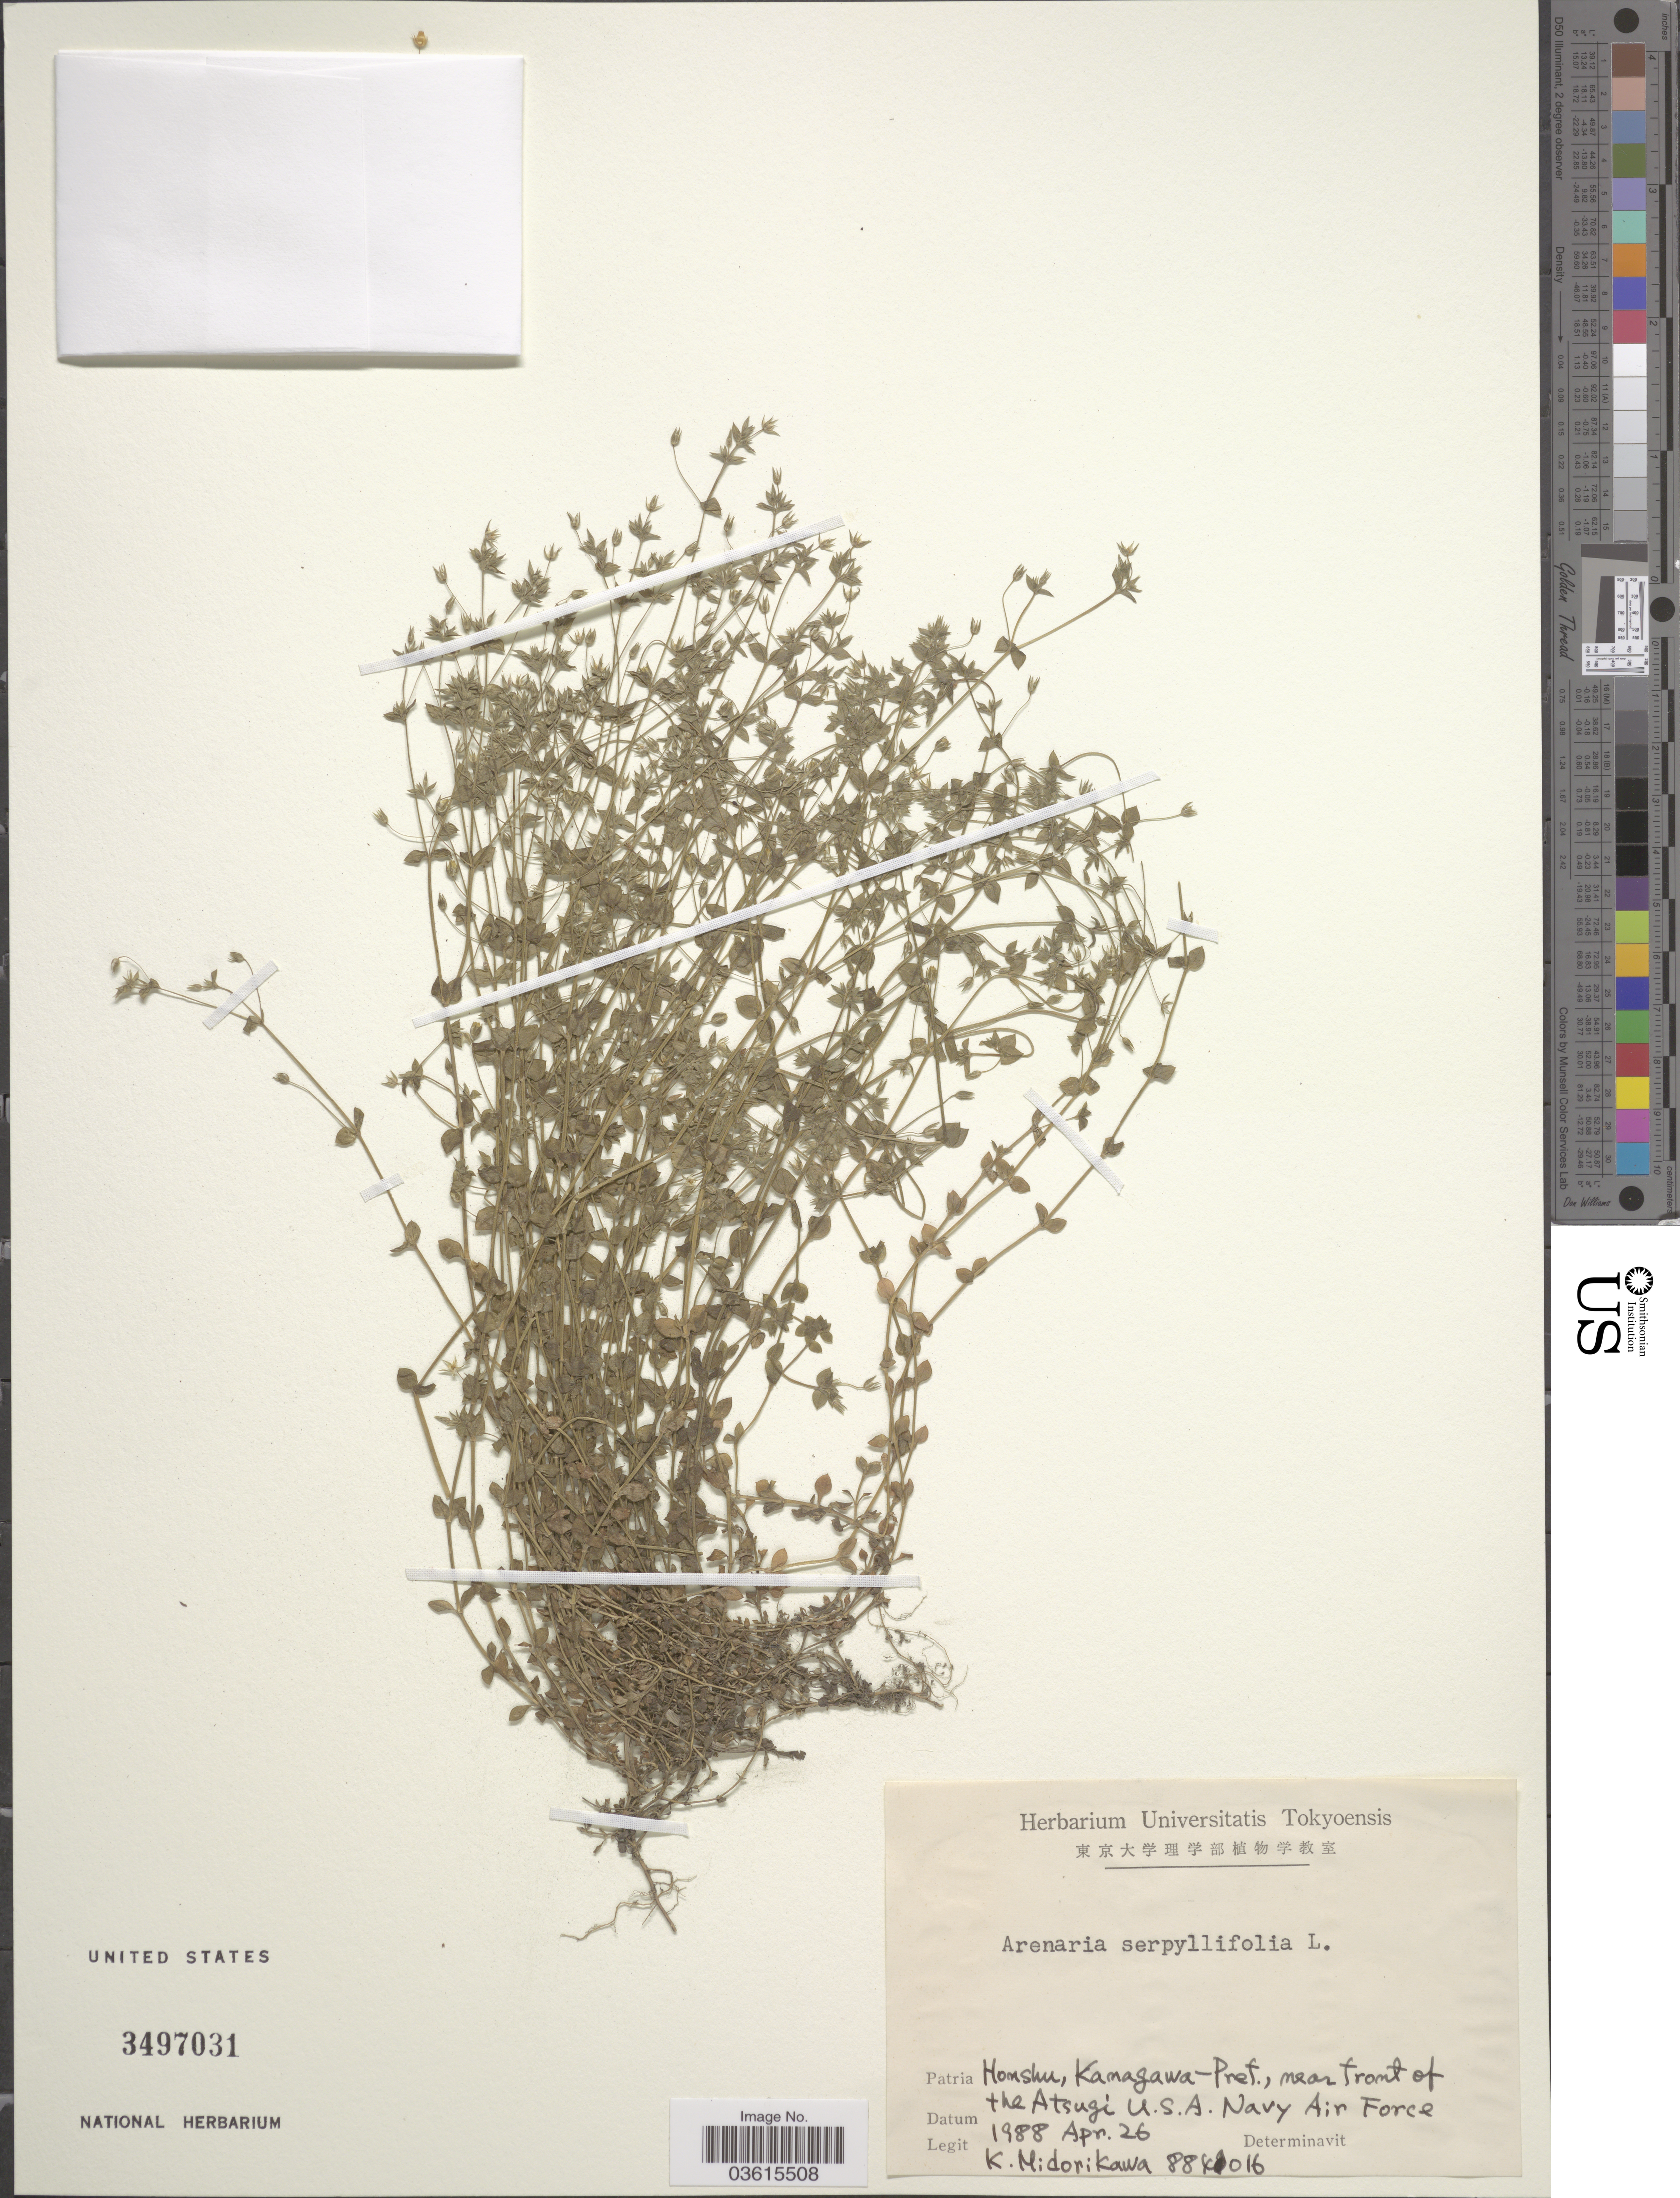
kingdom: Plantae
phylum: Tracheophyta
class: Magnoliopsida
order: Caryophyllales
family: Caryophyllaceae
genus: Arenaria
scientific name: Arenaria serpyllifolia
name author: L.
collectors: K. Midorikawa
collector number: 88X016*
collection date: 1988-04-26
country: Japan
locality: Patria Honshu, Kanagawa-Pref., near front of the Atsugi U.S.A. Navy Air Force.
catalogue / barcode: US 3497031